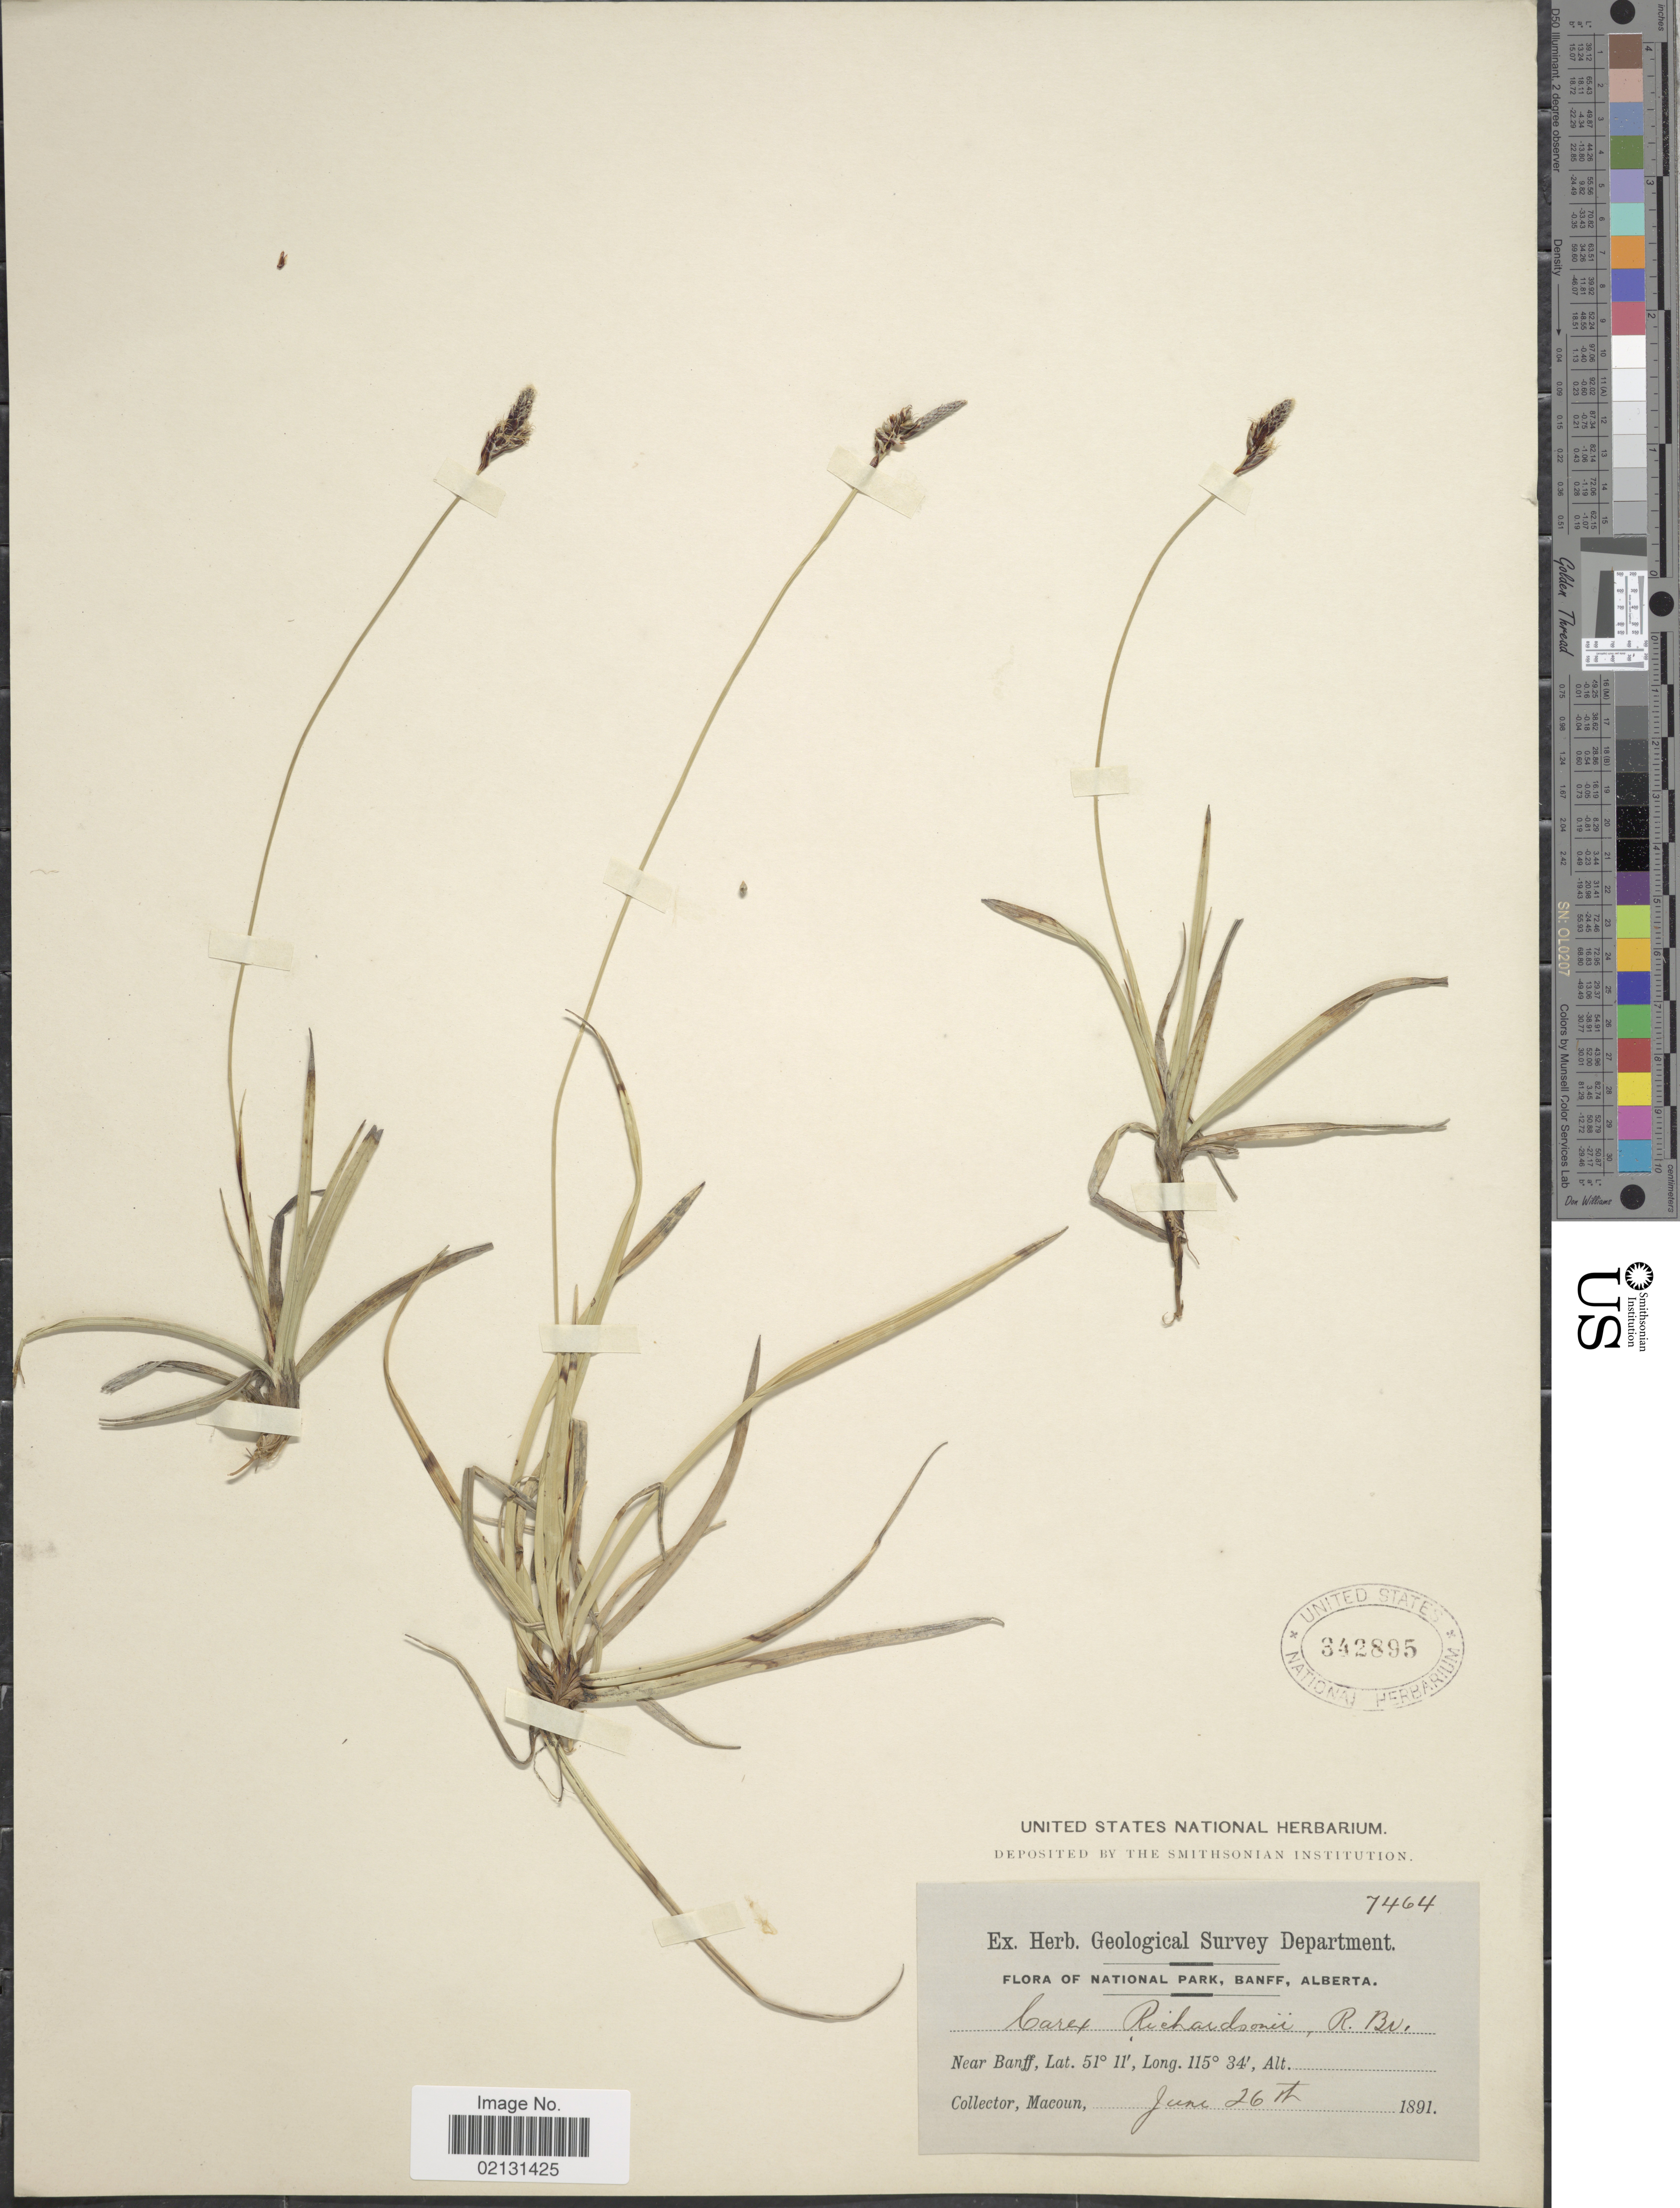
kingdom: Plantae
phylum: Tracheophyta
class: Liliopsida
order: Poales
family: Cyperaceae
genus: Carex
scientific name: Carex richardsonii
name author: R. Br.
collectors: -- Macoun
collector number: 7464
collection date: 1891-06-26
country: Canada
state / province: Alberta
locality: National Park, Banff, near Banff.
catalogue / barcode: US 342895